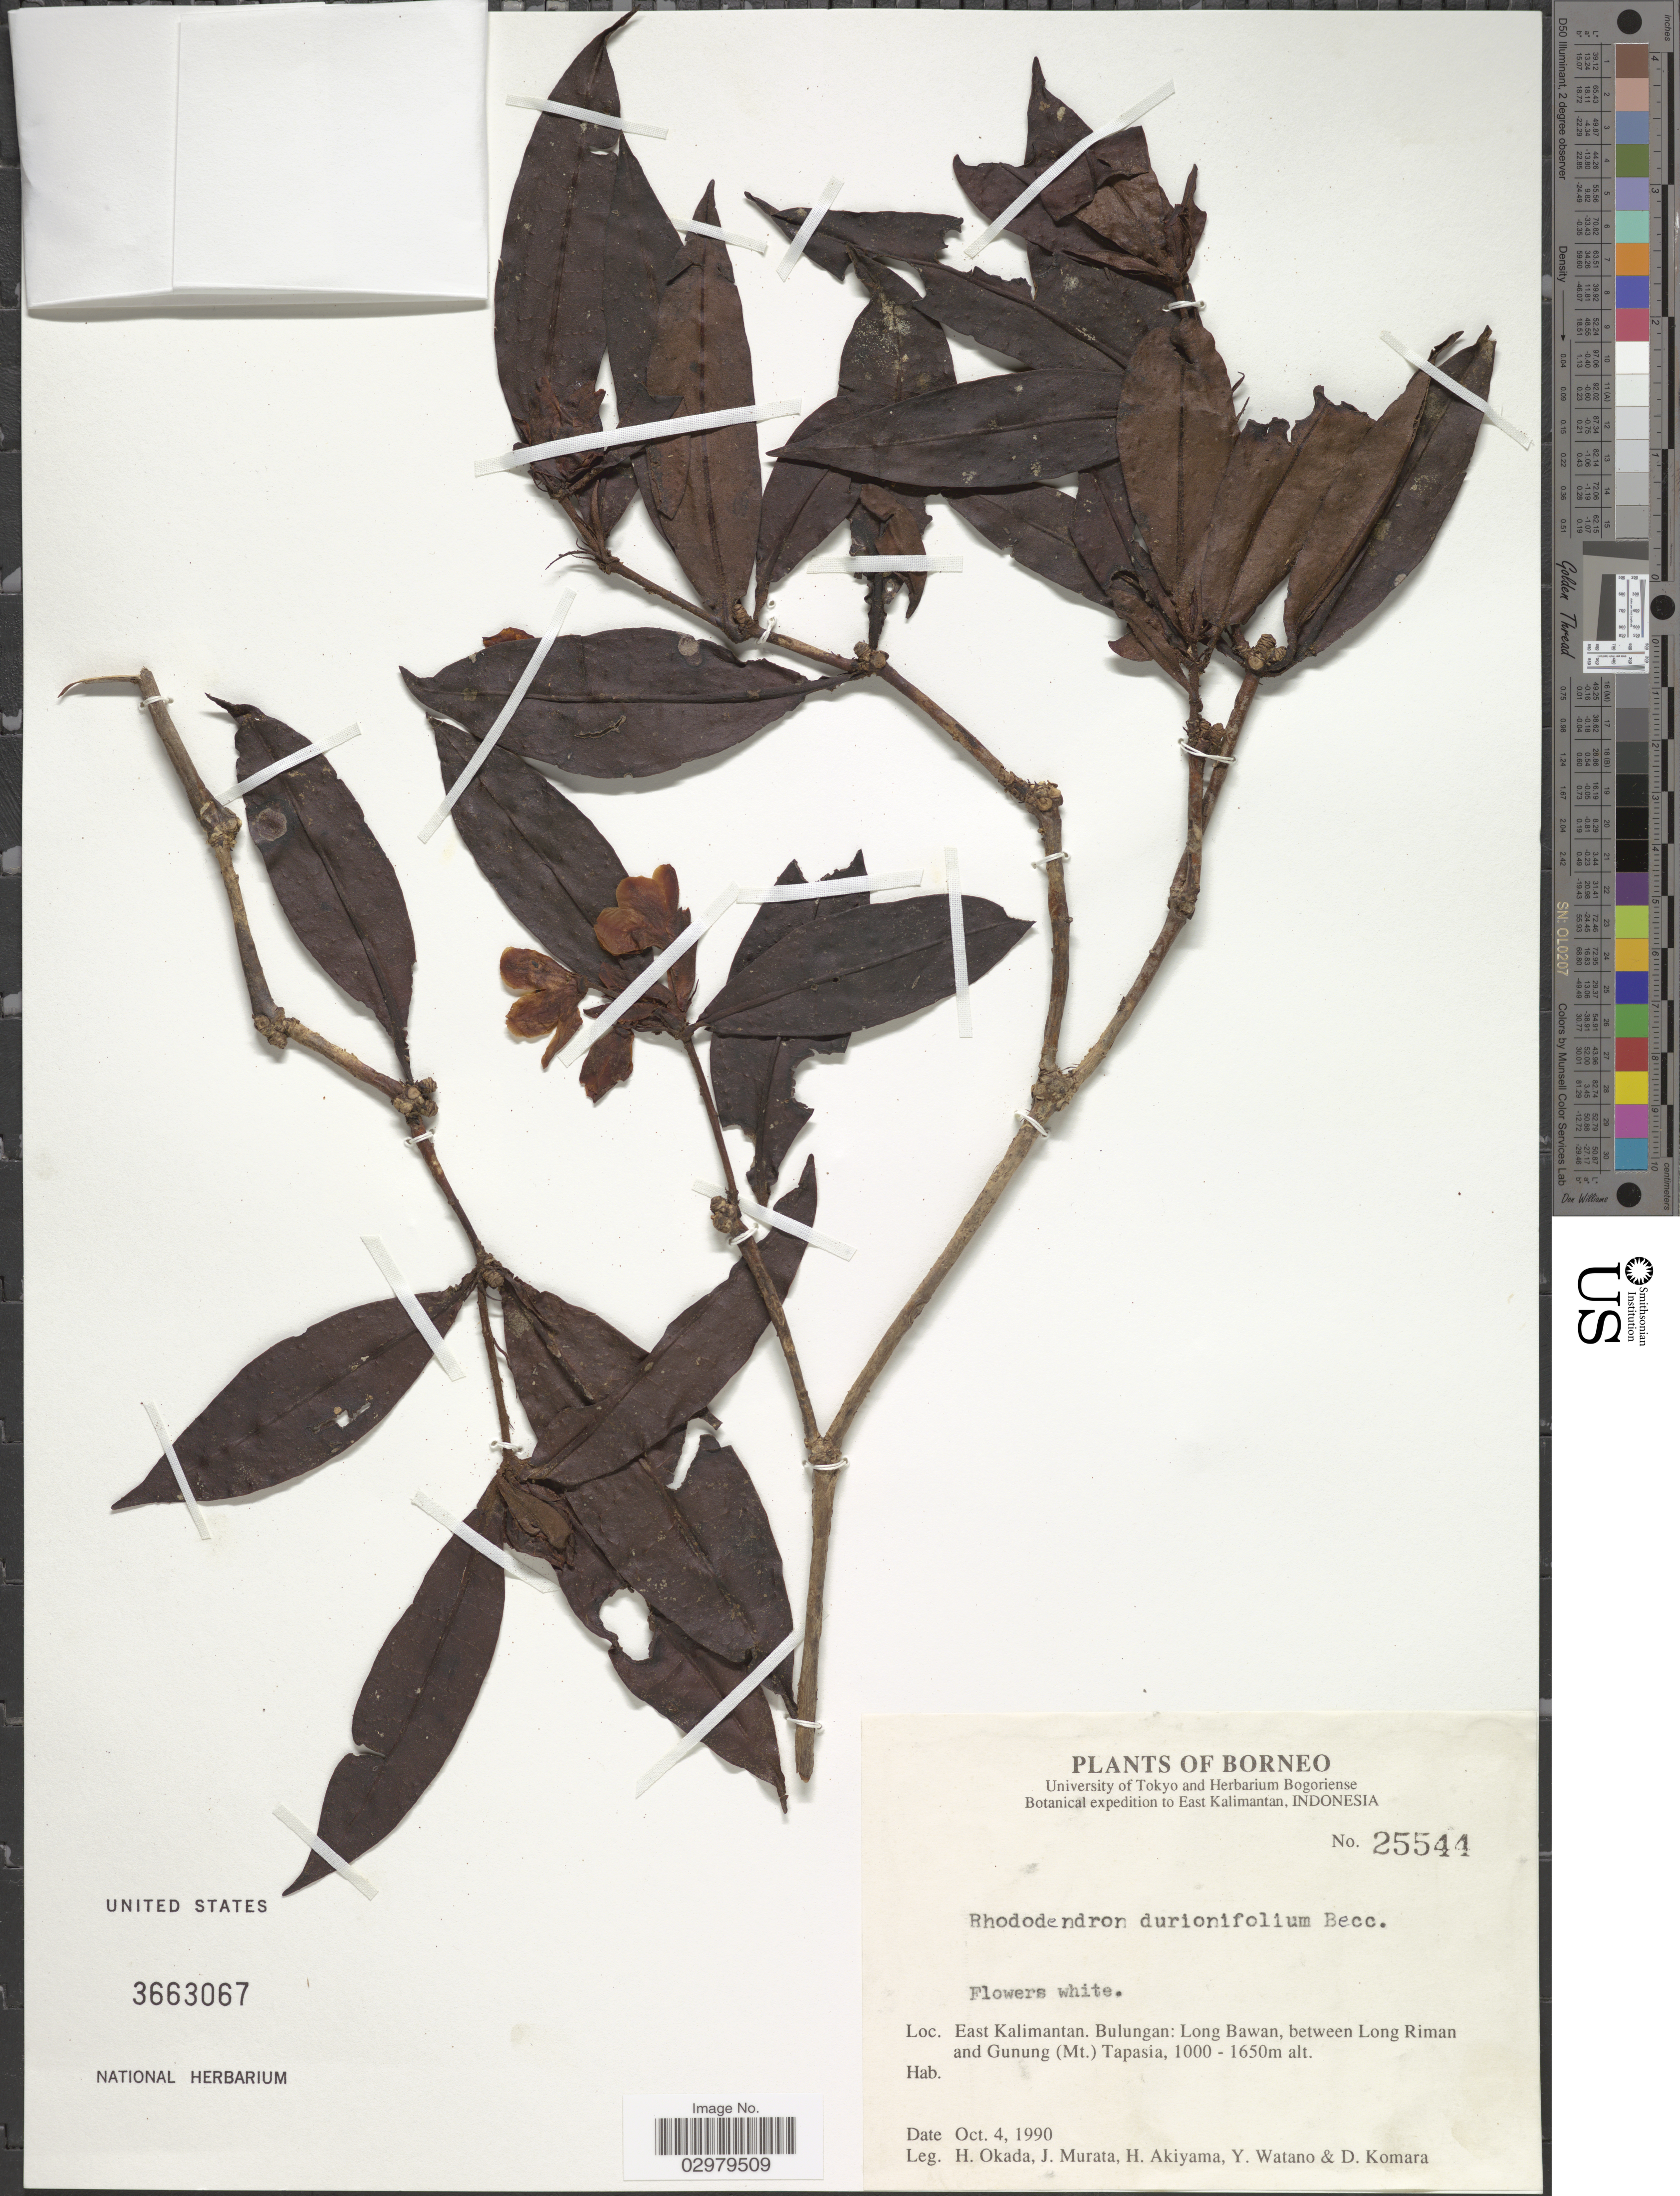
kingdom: Plantae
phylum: Tracheophyta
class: Magnoliopsida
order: Ericales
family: Ericaceae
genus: Rhododendron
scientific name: Rhododendron durionifolium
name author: Becc.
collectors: H. Okada, J. Murata, H. Akiyama, Y. Watano & D. Komara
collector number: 25544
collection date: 1990-10-04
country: Indonesia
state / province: Kalimantan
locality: Borneo. East Kalimantan. Bulungan: Long Bawang, between Long Riman and Gunung (Mt.) Tapasia.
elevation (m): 1000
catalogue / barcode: US 3663067